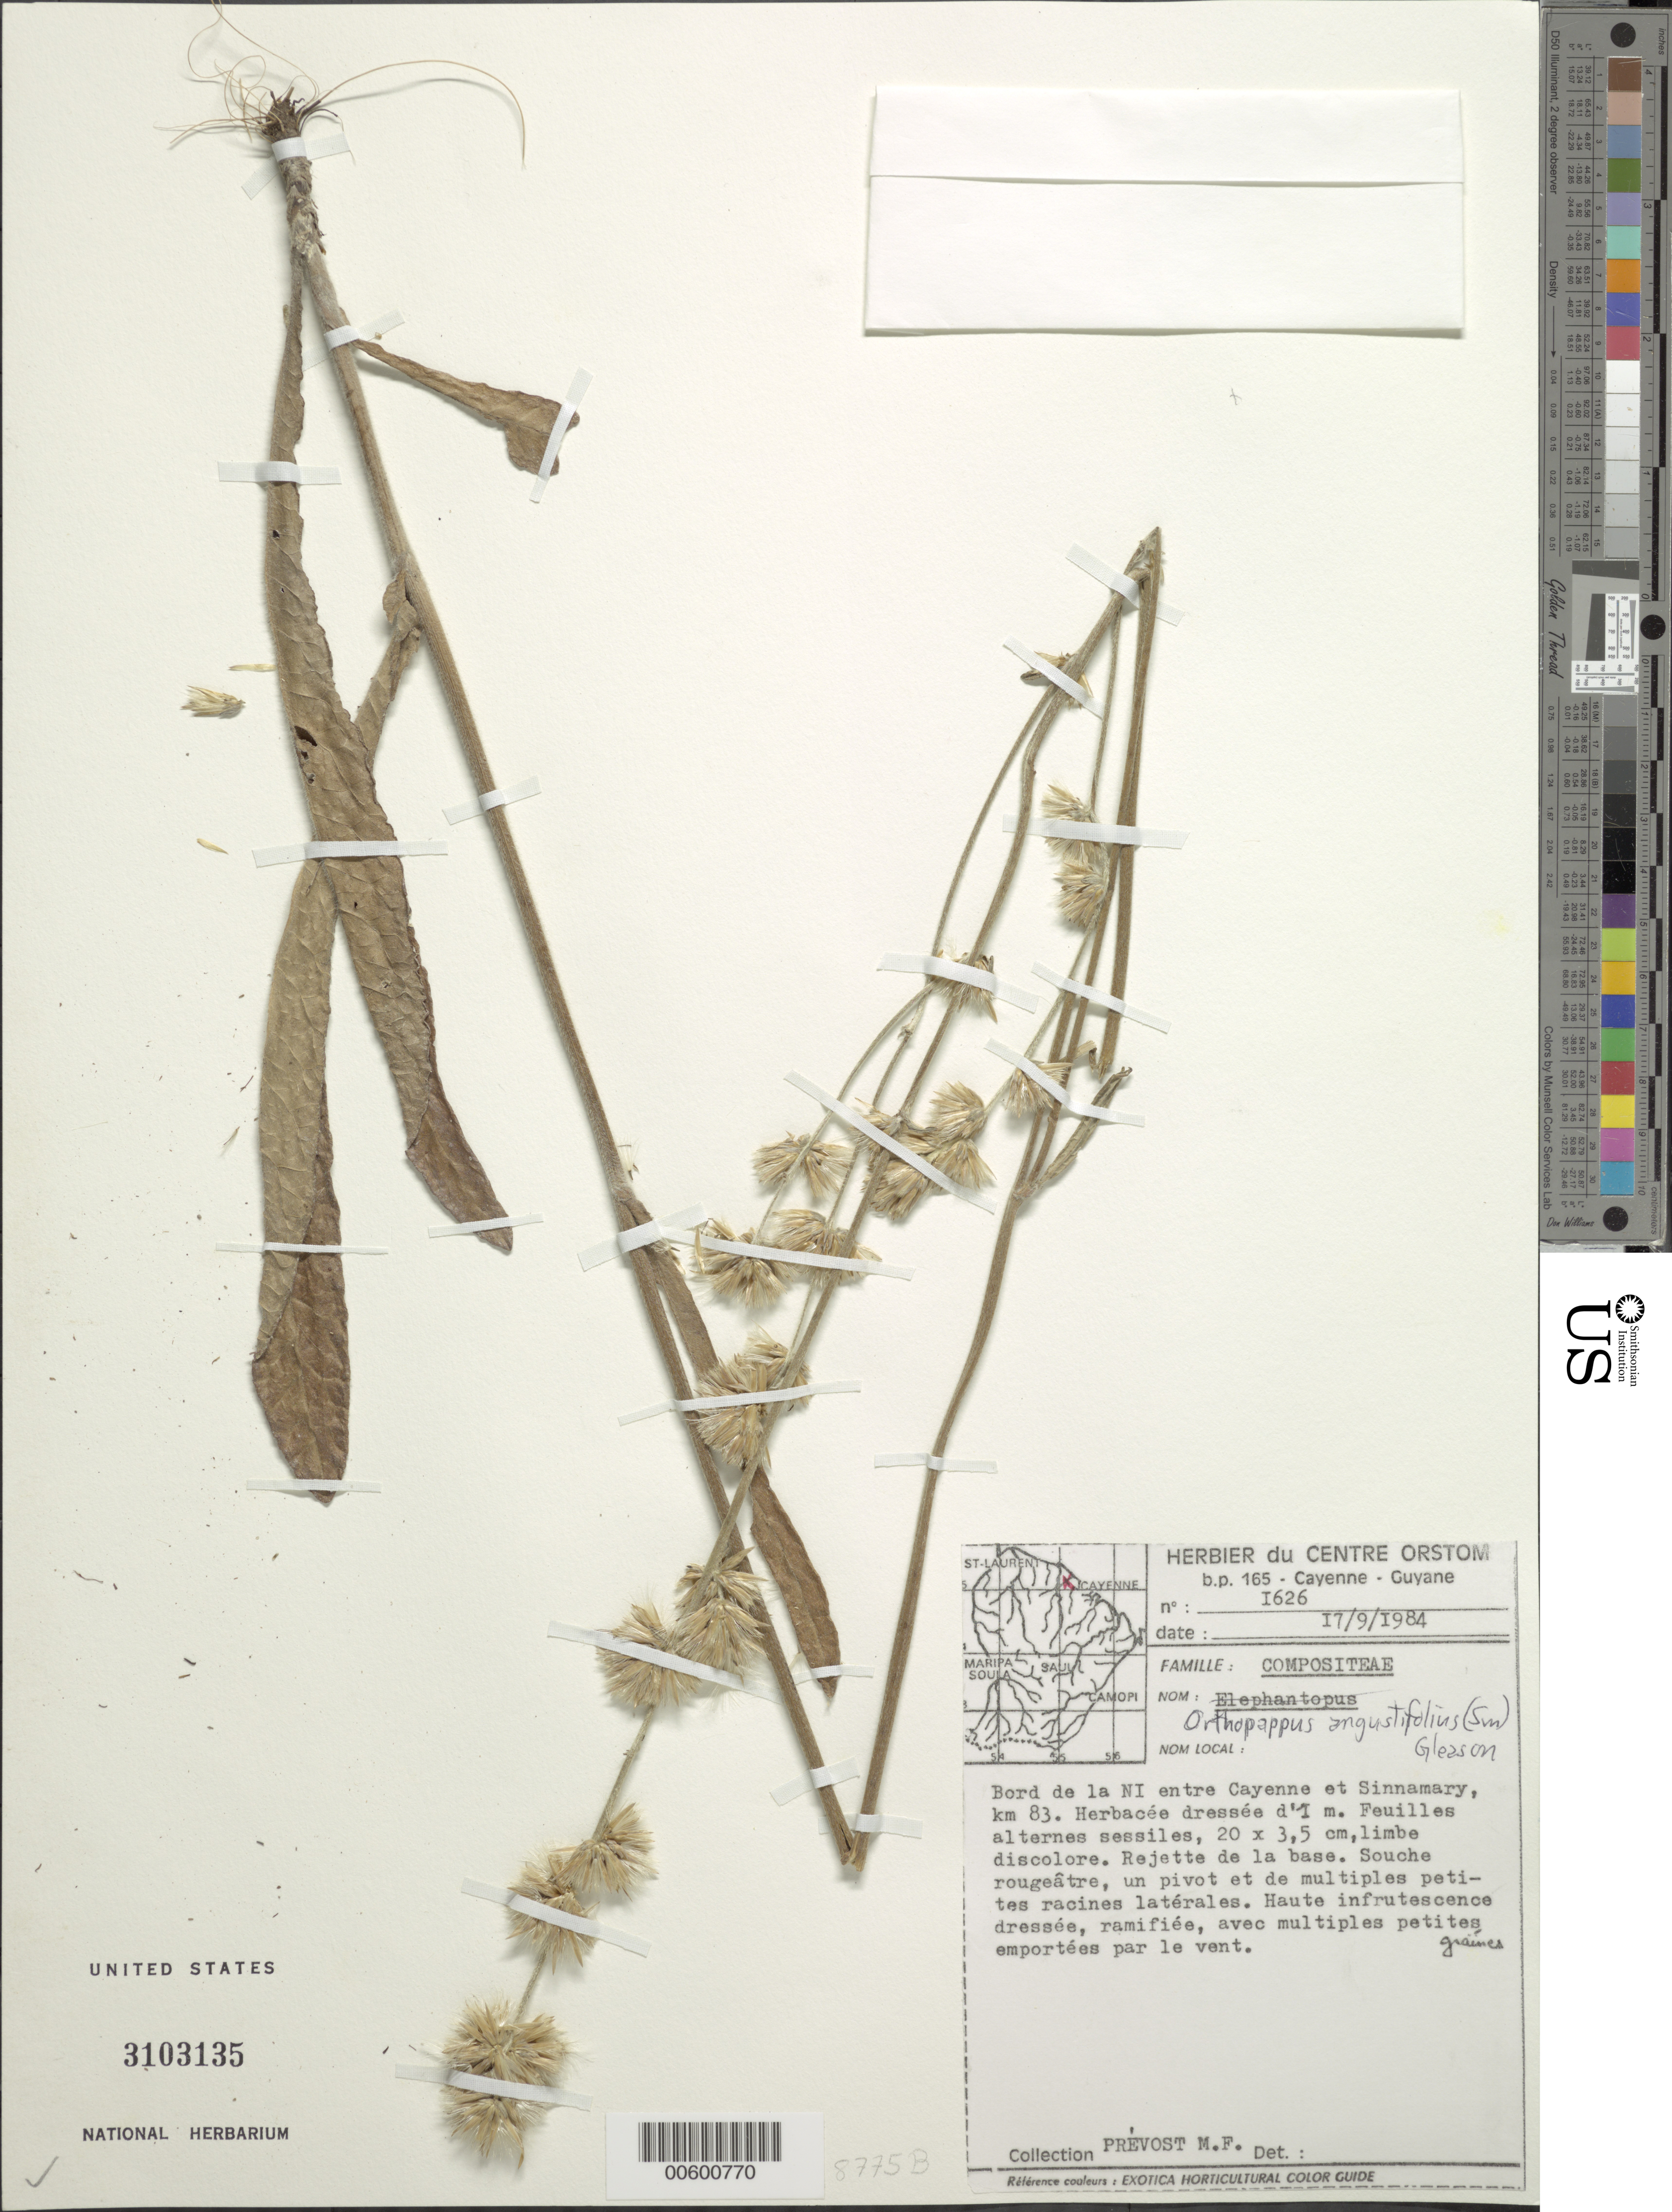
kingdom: Plantae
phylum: Tracheophyta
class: Magnoliopsida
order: Asterales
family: Asteraceae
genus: Orthopappus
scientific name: Orthopappus angustifolius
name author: (Sw.) Gleason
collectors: M.-F. Prévost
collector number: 1626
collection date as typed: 17-Sep-84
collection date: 1984-09-17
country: French Guiana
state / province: Cayenne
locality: Cayenne, bord de la N1 entre Cayenne & Sinnamary, km 83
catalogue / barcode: US 3103135